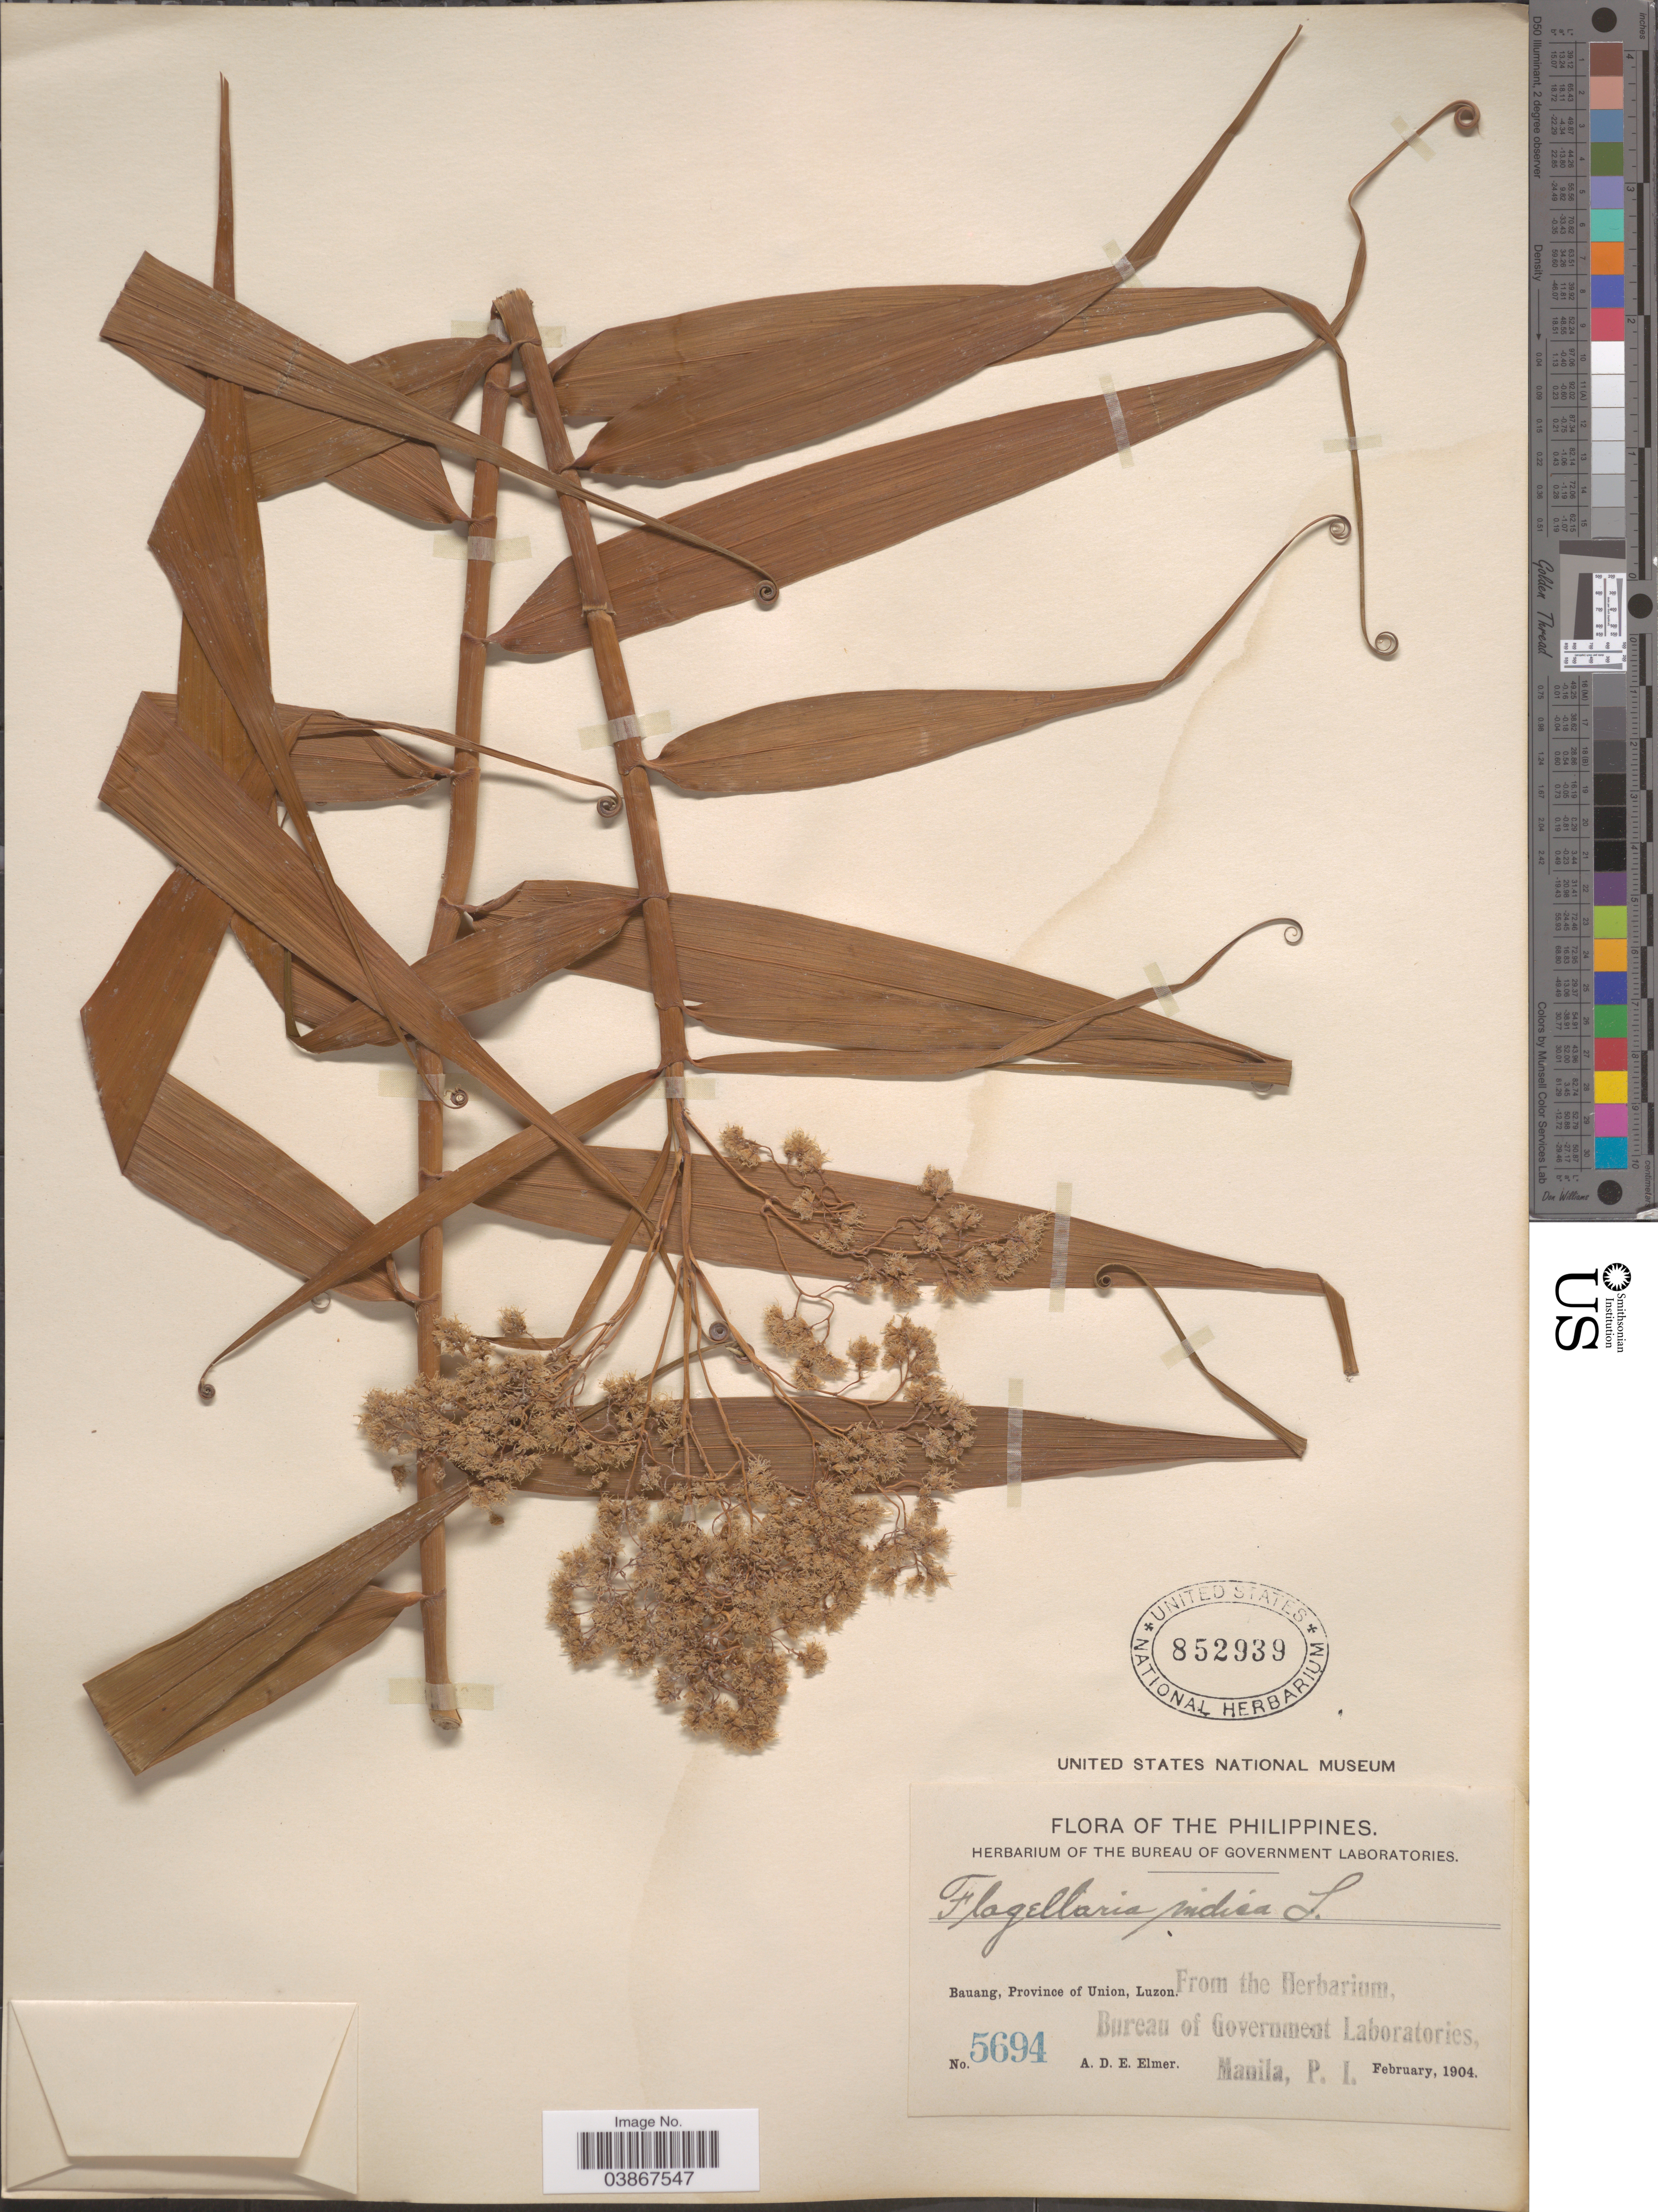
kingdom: Plantae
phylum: Tracheophyta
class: Liliopsida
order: Poales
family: Flagellariaceae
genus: Flagellaria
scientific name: Flagellaria indica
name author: L.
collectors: A. D. E. Elmer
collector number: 5694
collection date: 1904-02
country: Philippines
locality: Bauang, Province of Union, Luzon.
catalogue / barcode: US 852939